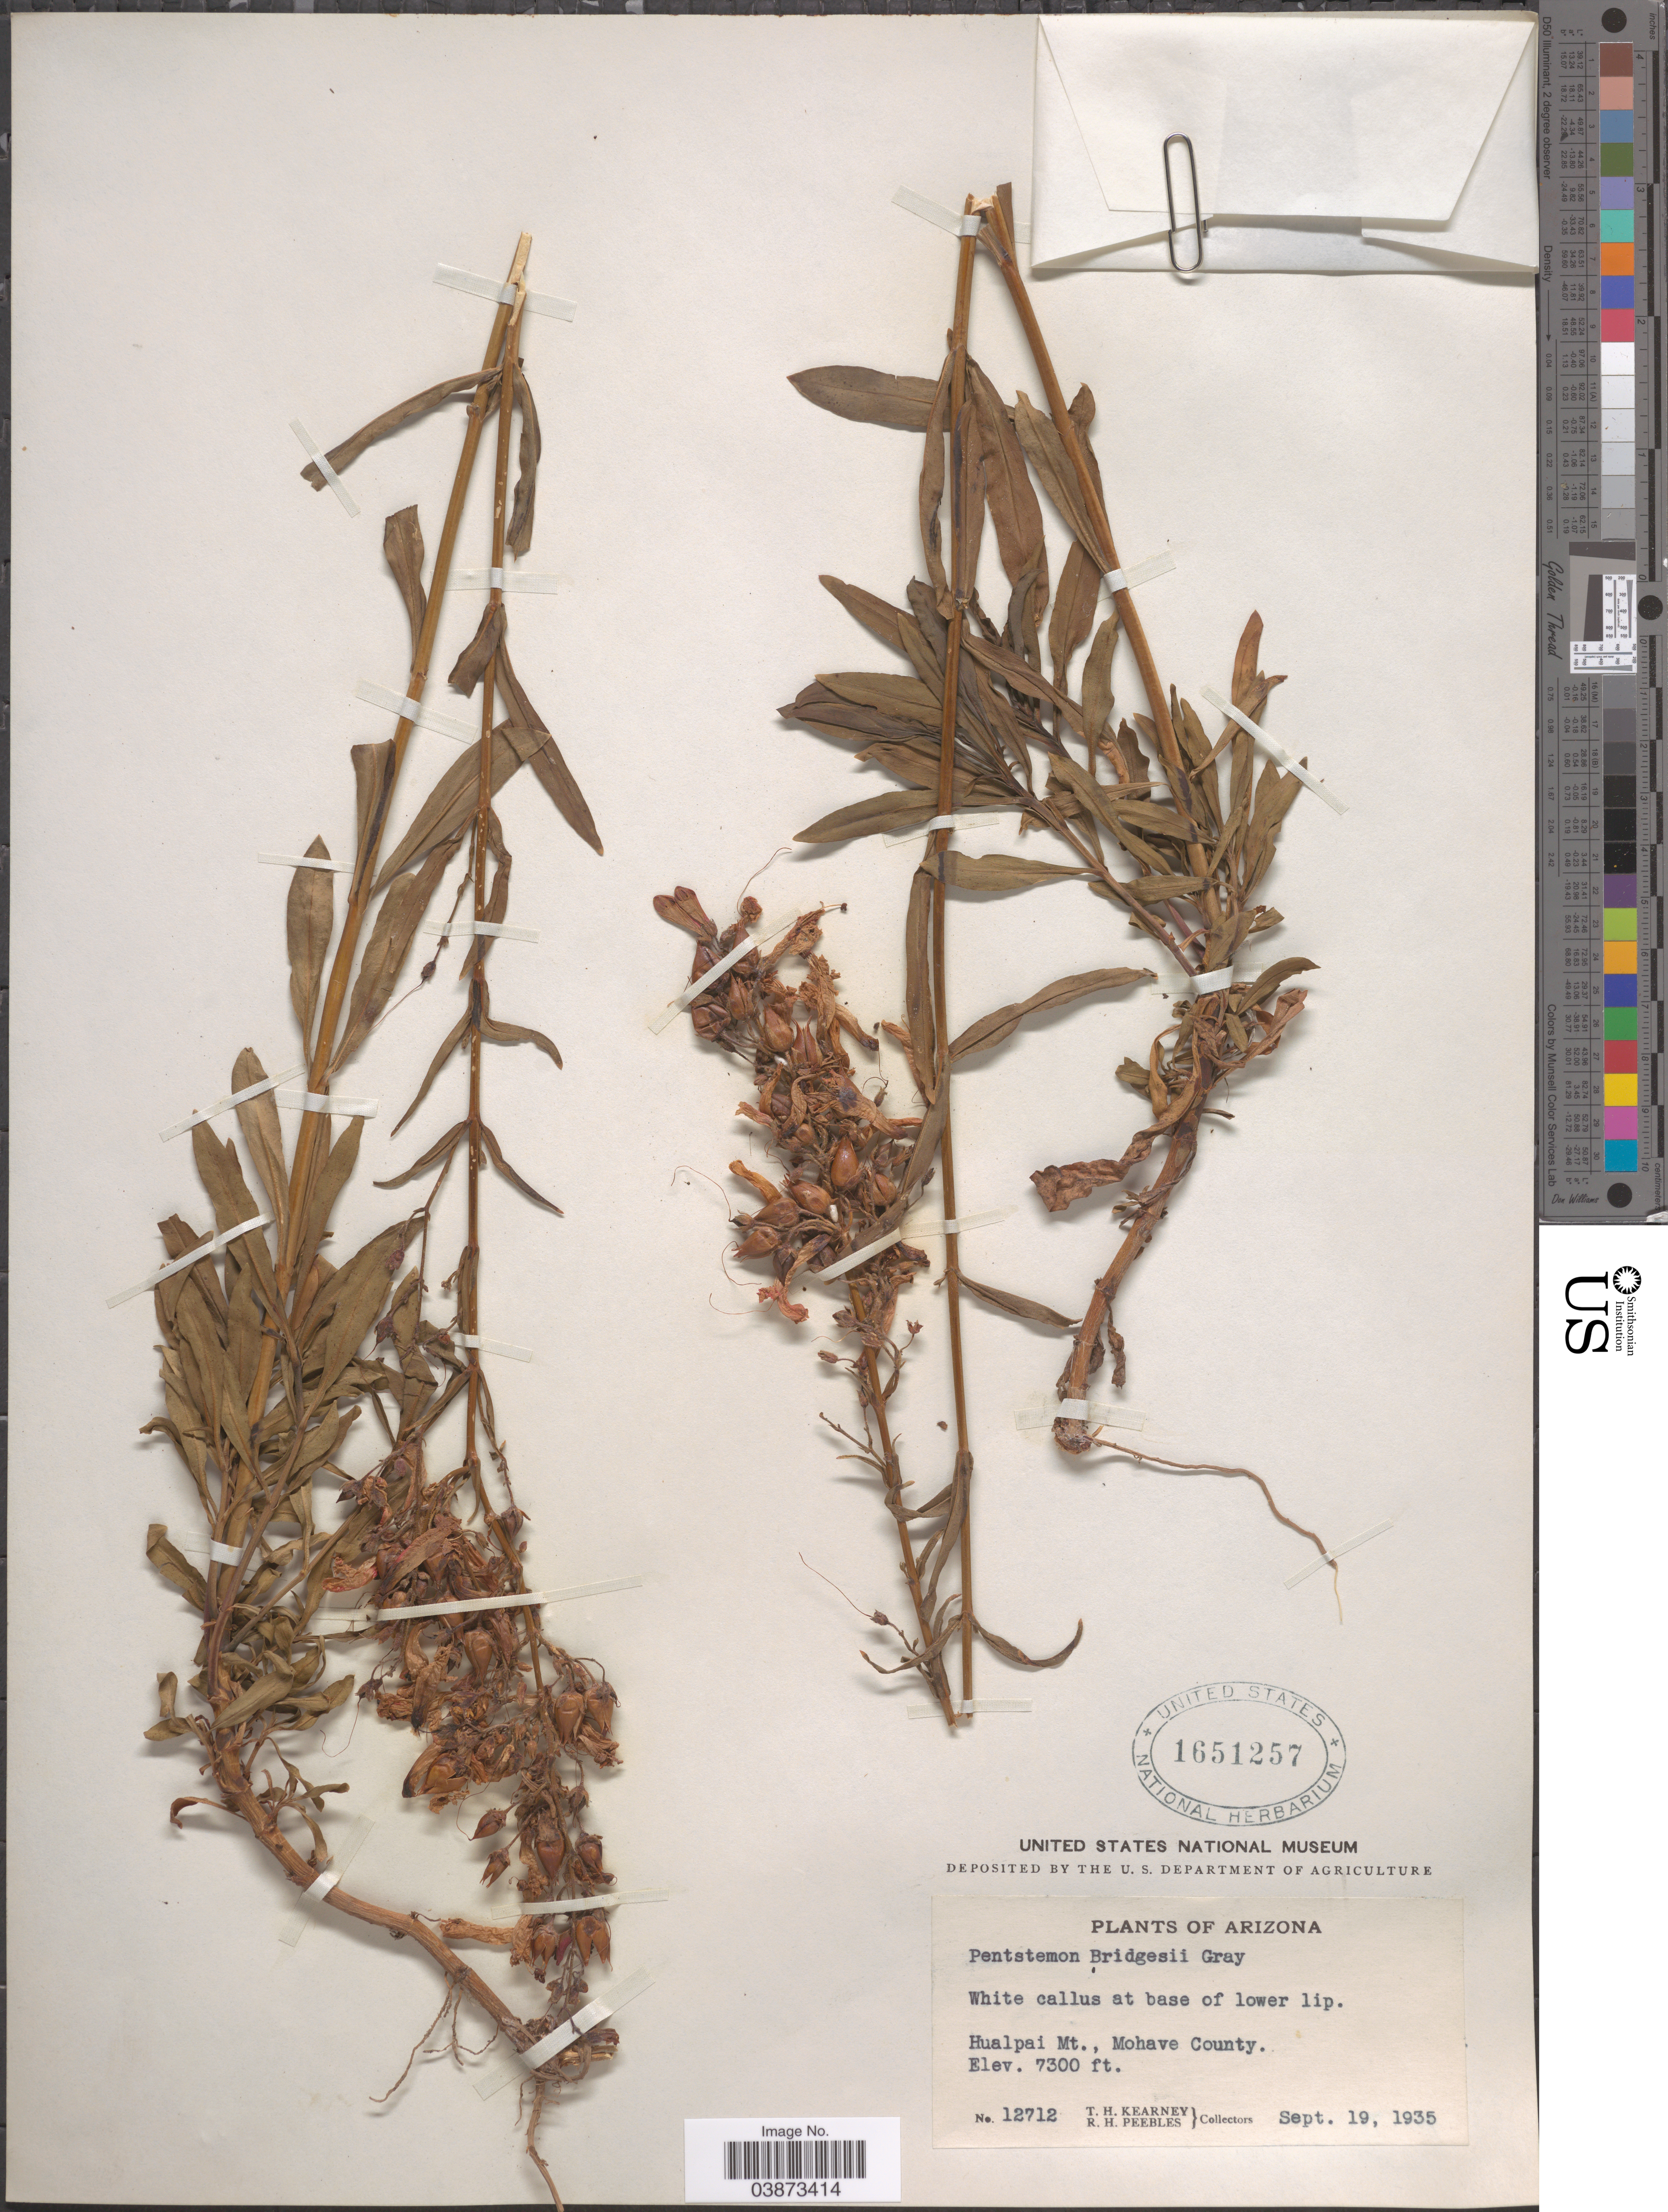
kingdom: Plantae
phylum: Tracheophyta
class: Magnoliopsida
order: Lamiales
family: Plantaginaceae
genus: Penstemon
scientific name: Penstemon bridgesii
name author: A. Gray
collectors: T. H. Kearney & R. H. Peebles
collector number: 12712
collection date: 1935-09-19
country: United States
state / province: Arizona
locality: Hualpai Mt., Mohave County.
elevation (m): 2225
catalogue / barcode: US 1651257